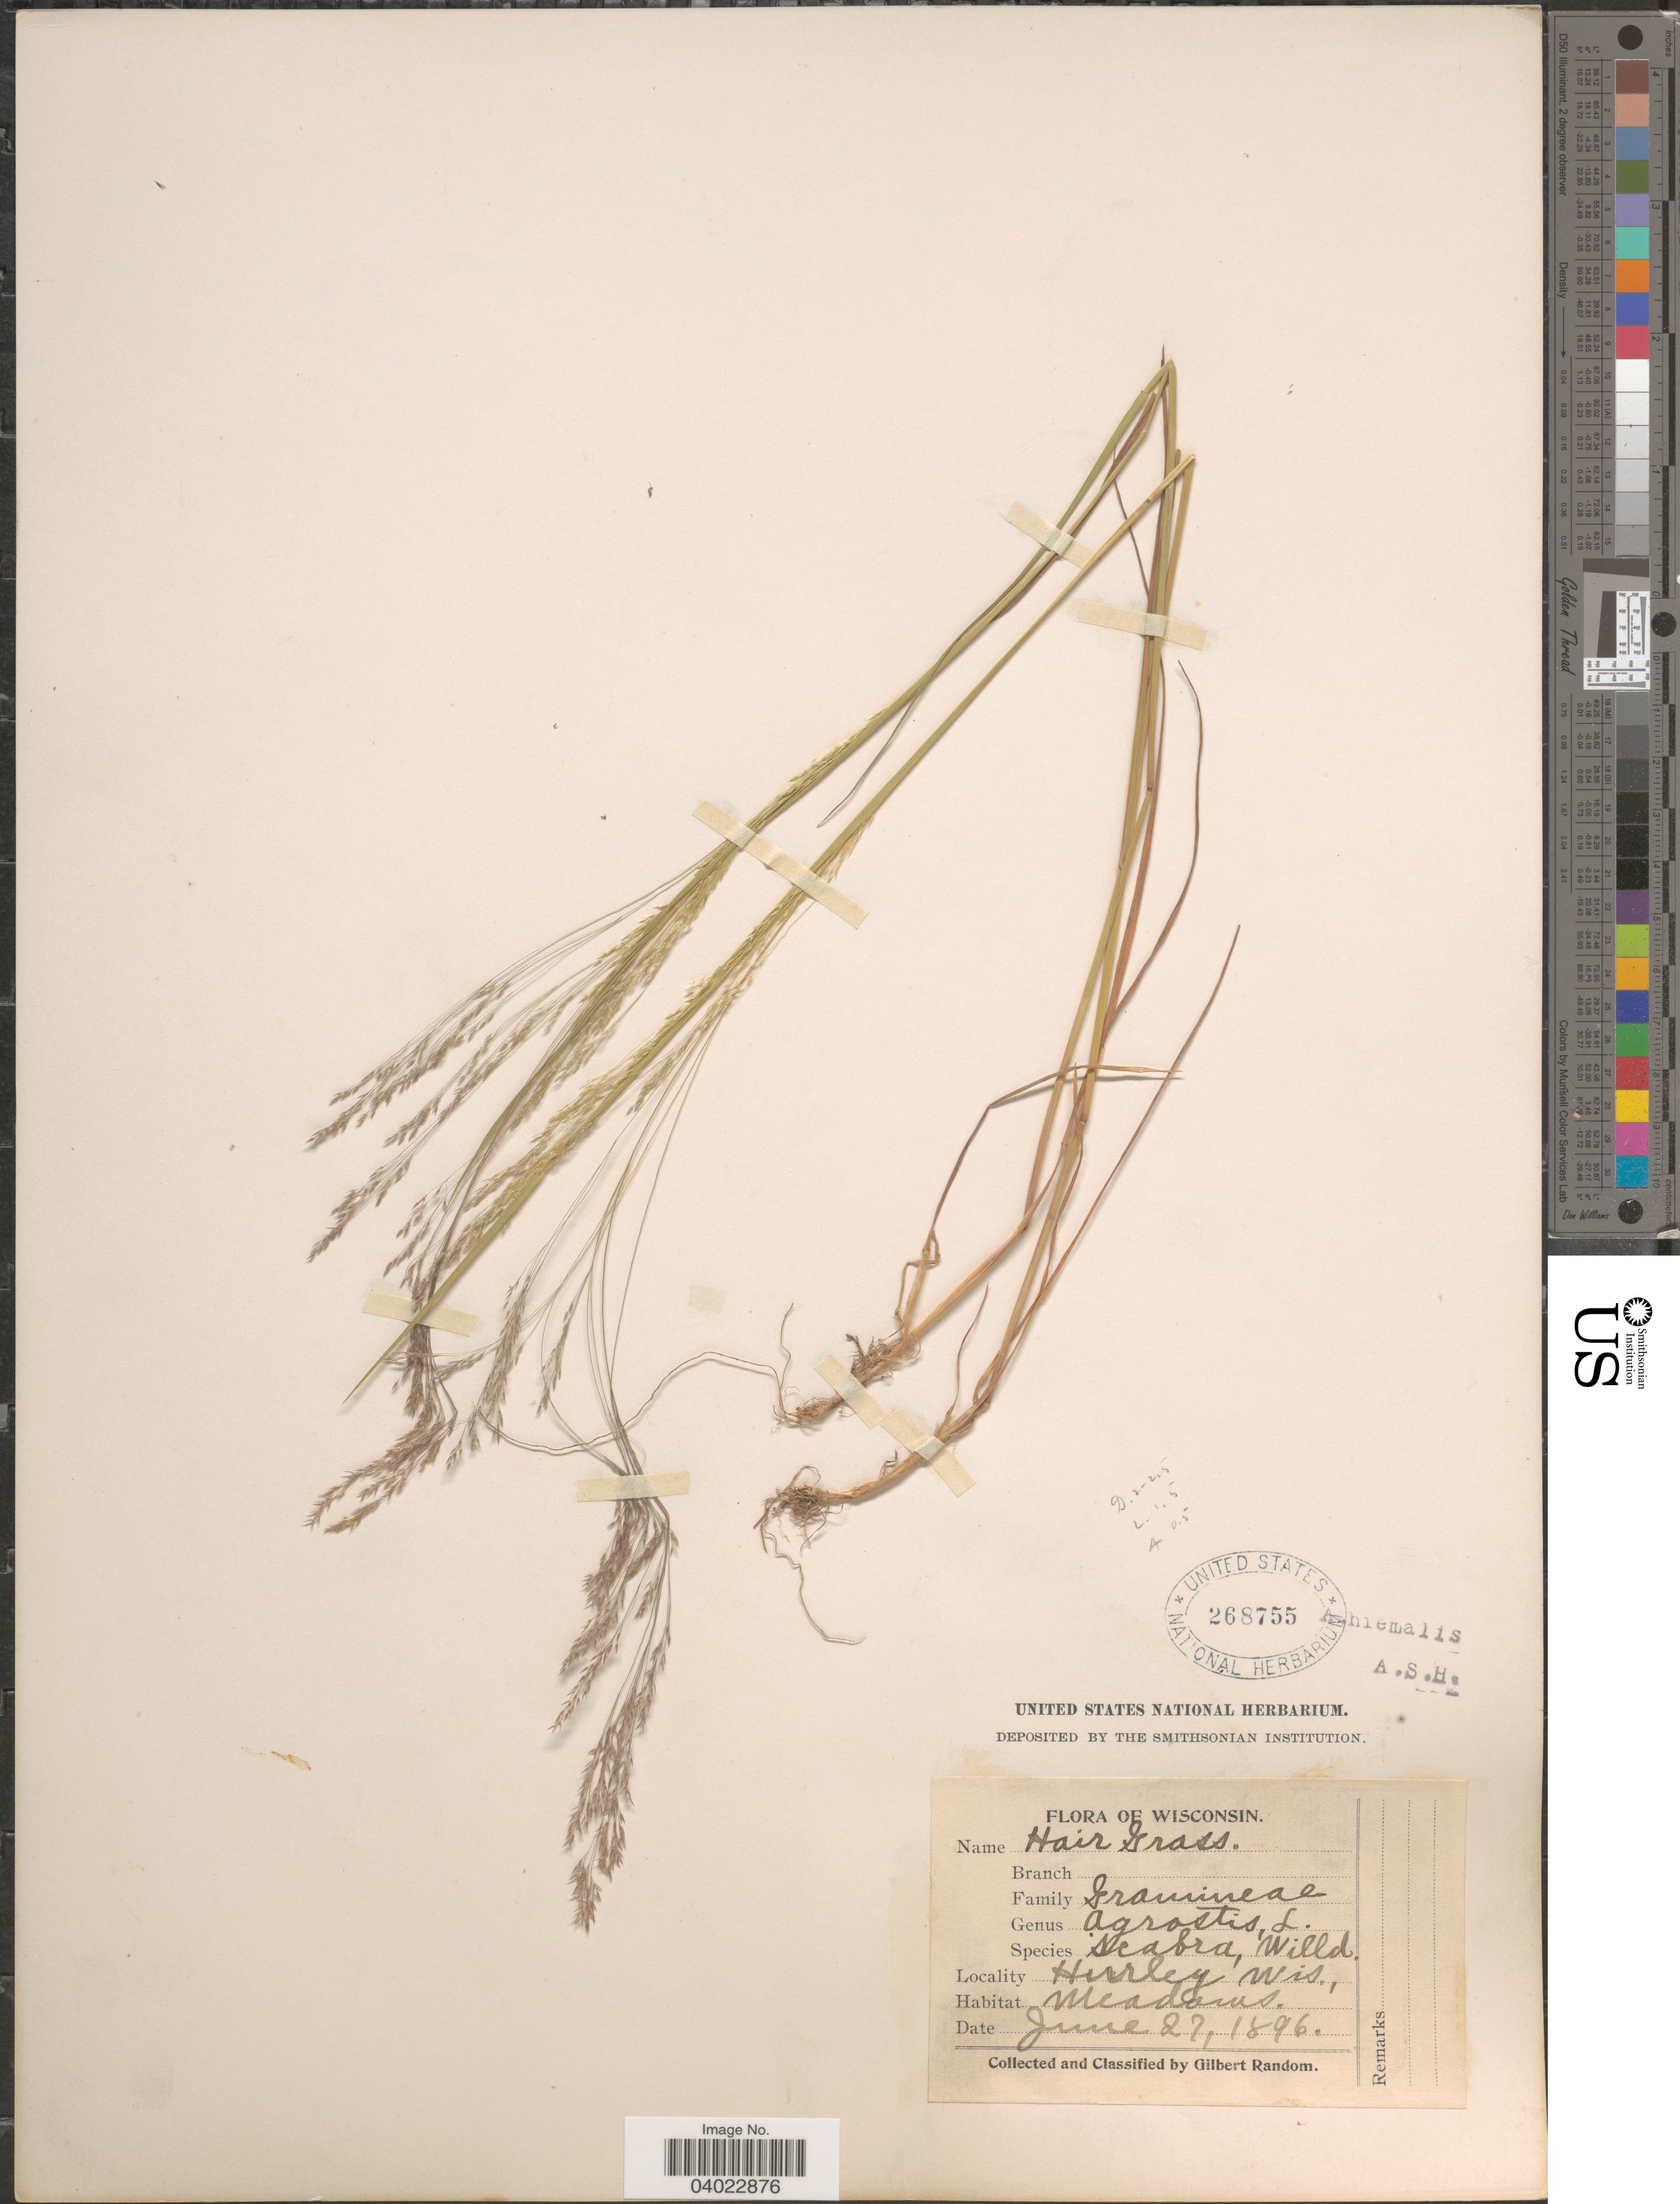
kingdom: Plantae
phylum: Tracheophyta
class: Liliopsida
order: Poales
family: Poaceae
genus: Agrostis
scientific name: Agrostis scabra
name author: Willd.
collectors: G. Random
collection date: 1896-06-27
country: United States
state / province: Wisconsin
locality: Hurley.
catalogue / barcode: US 268755